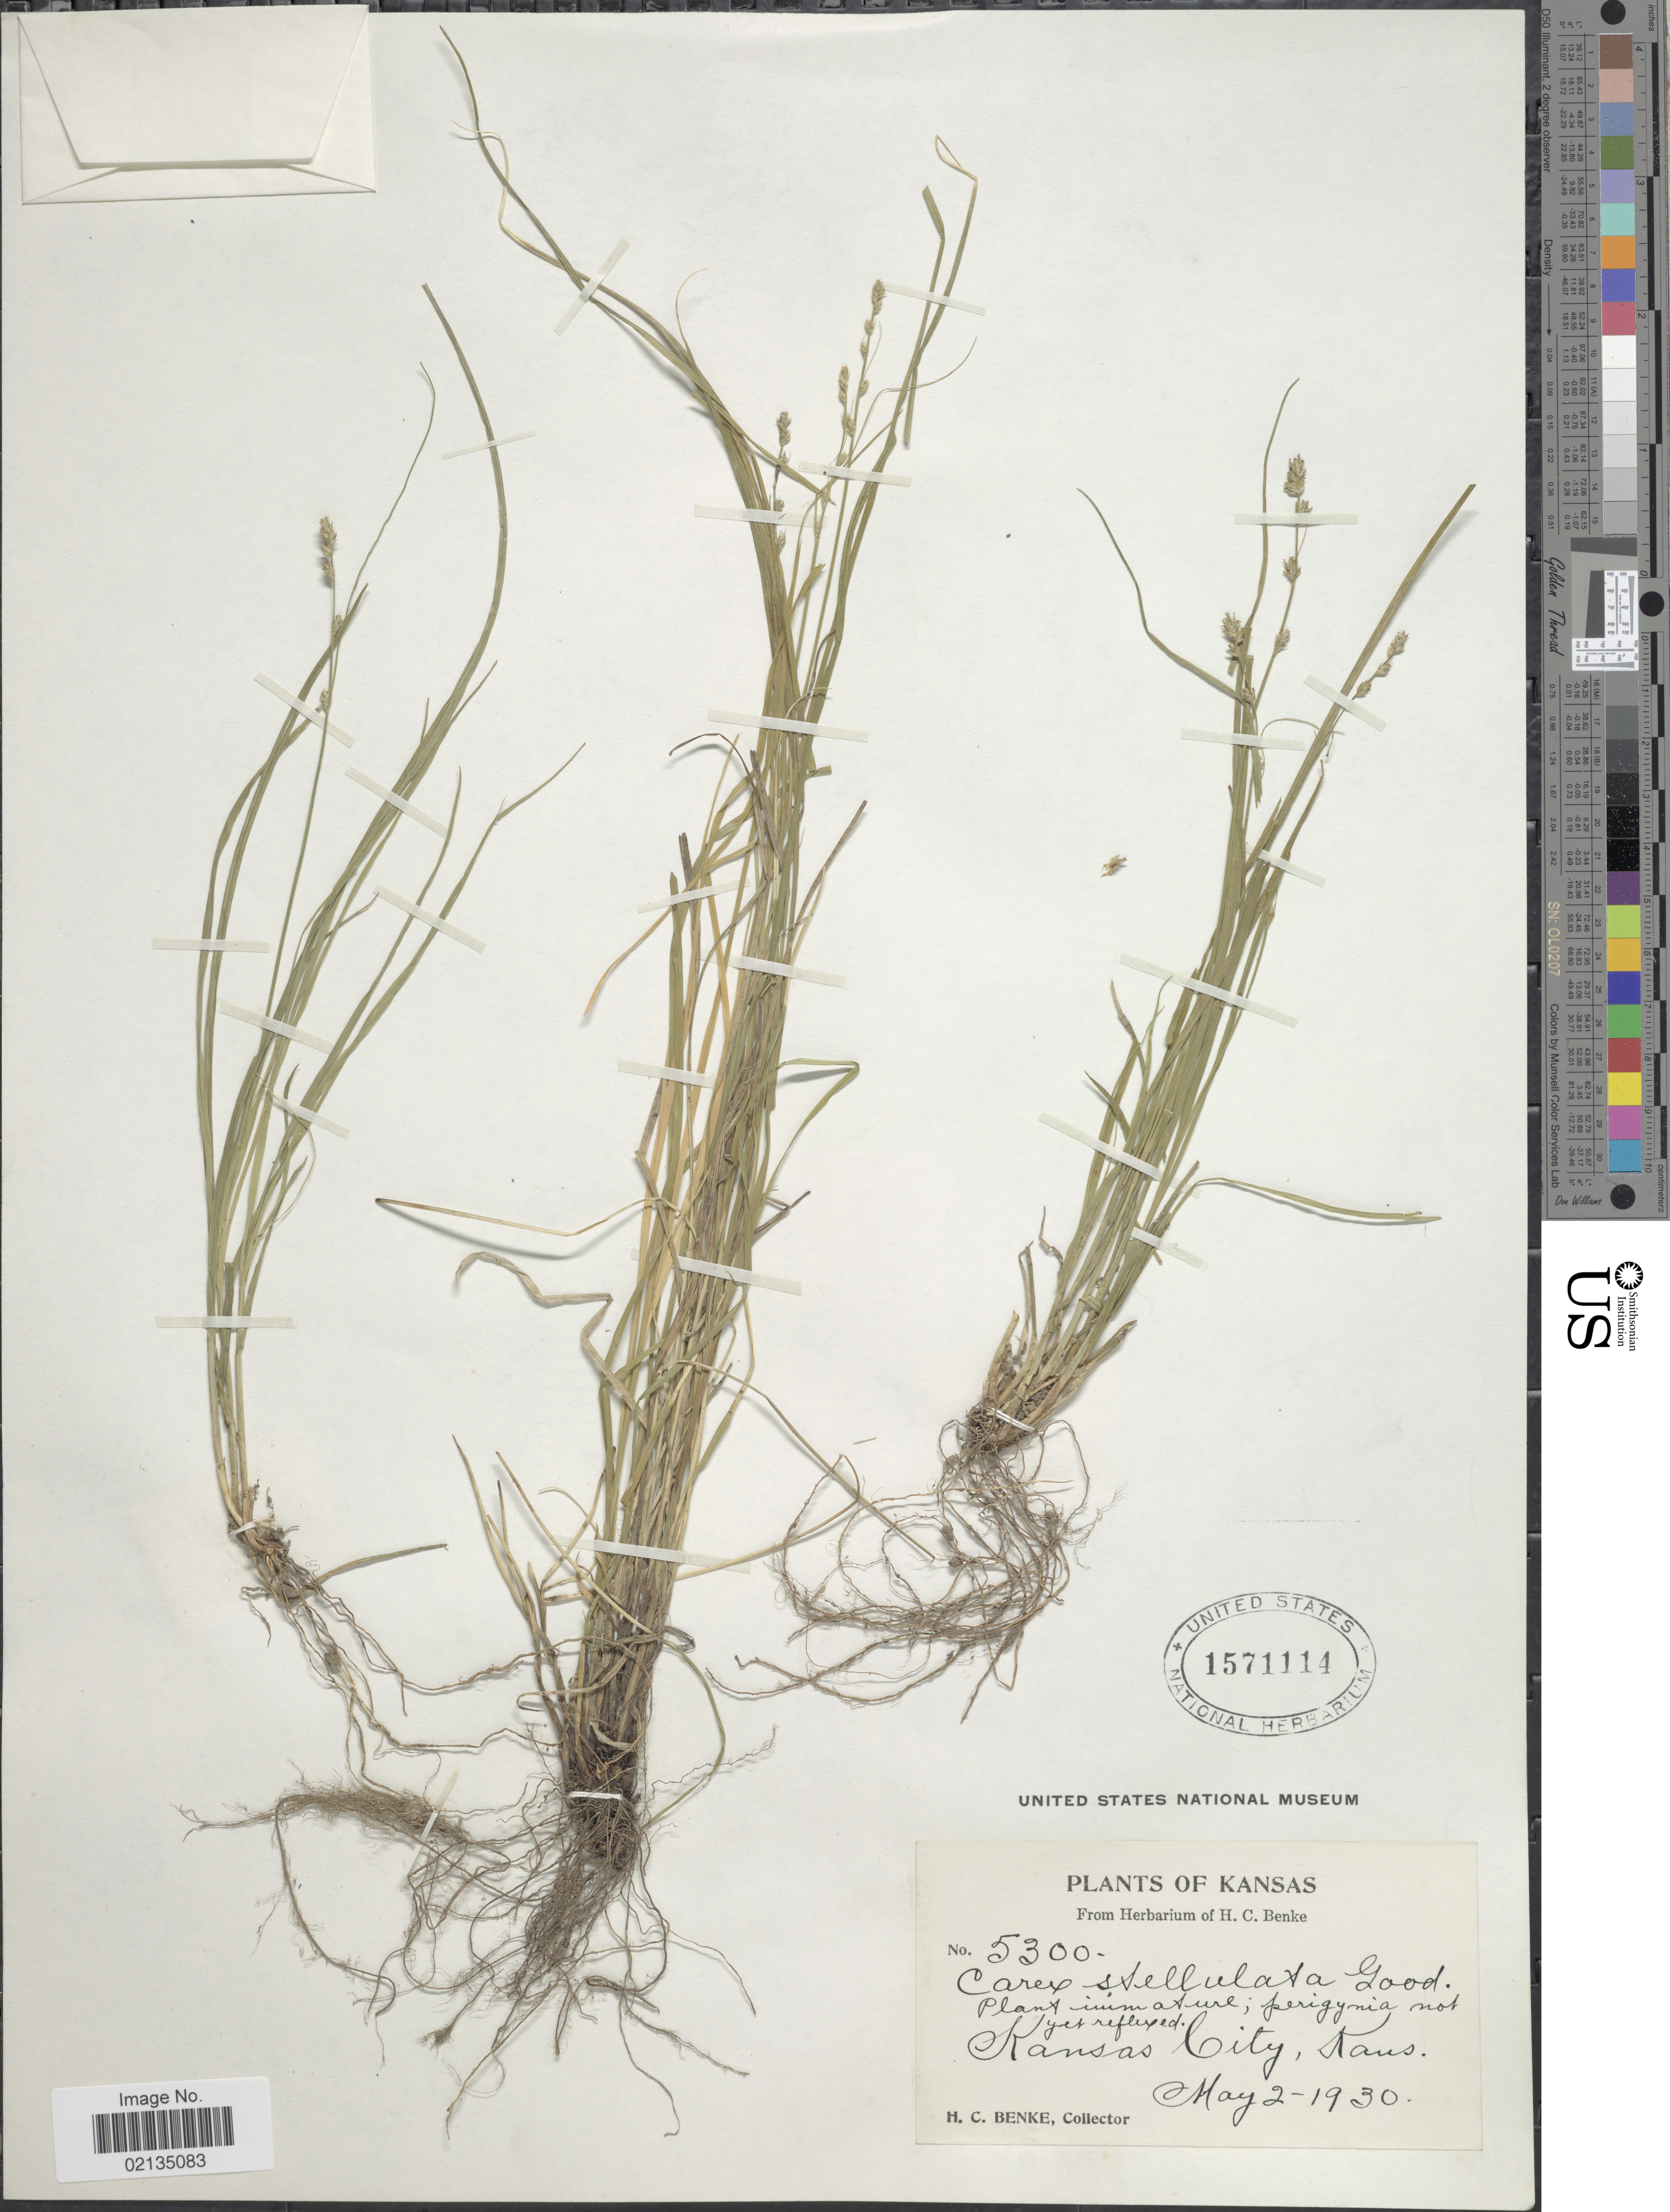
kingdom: Plantae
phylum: Tracheophyta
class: Liliopsida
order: Poales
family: Cyperaceae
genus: Carex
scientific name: Carex echinata subsp. echinata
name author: Murray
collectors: H. Benke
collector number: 5300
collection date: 1930-05-02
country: United States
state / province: Kansas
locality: Kansas, Kansas City, Kans.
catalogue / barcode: US 1571114